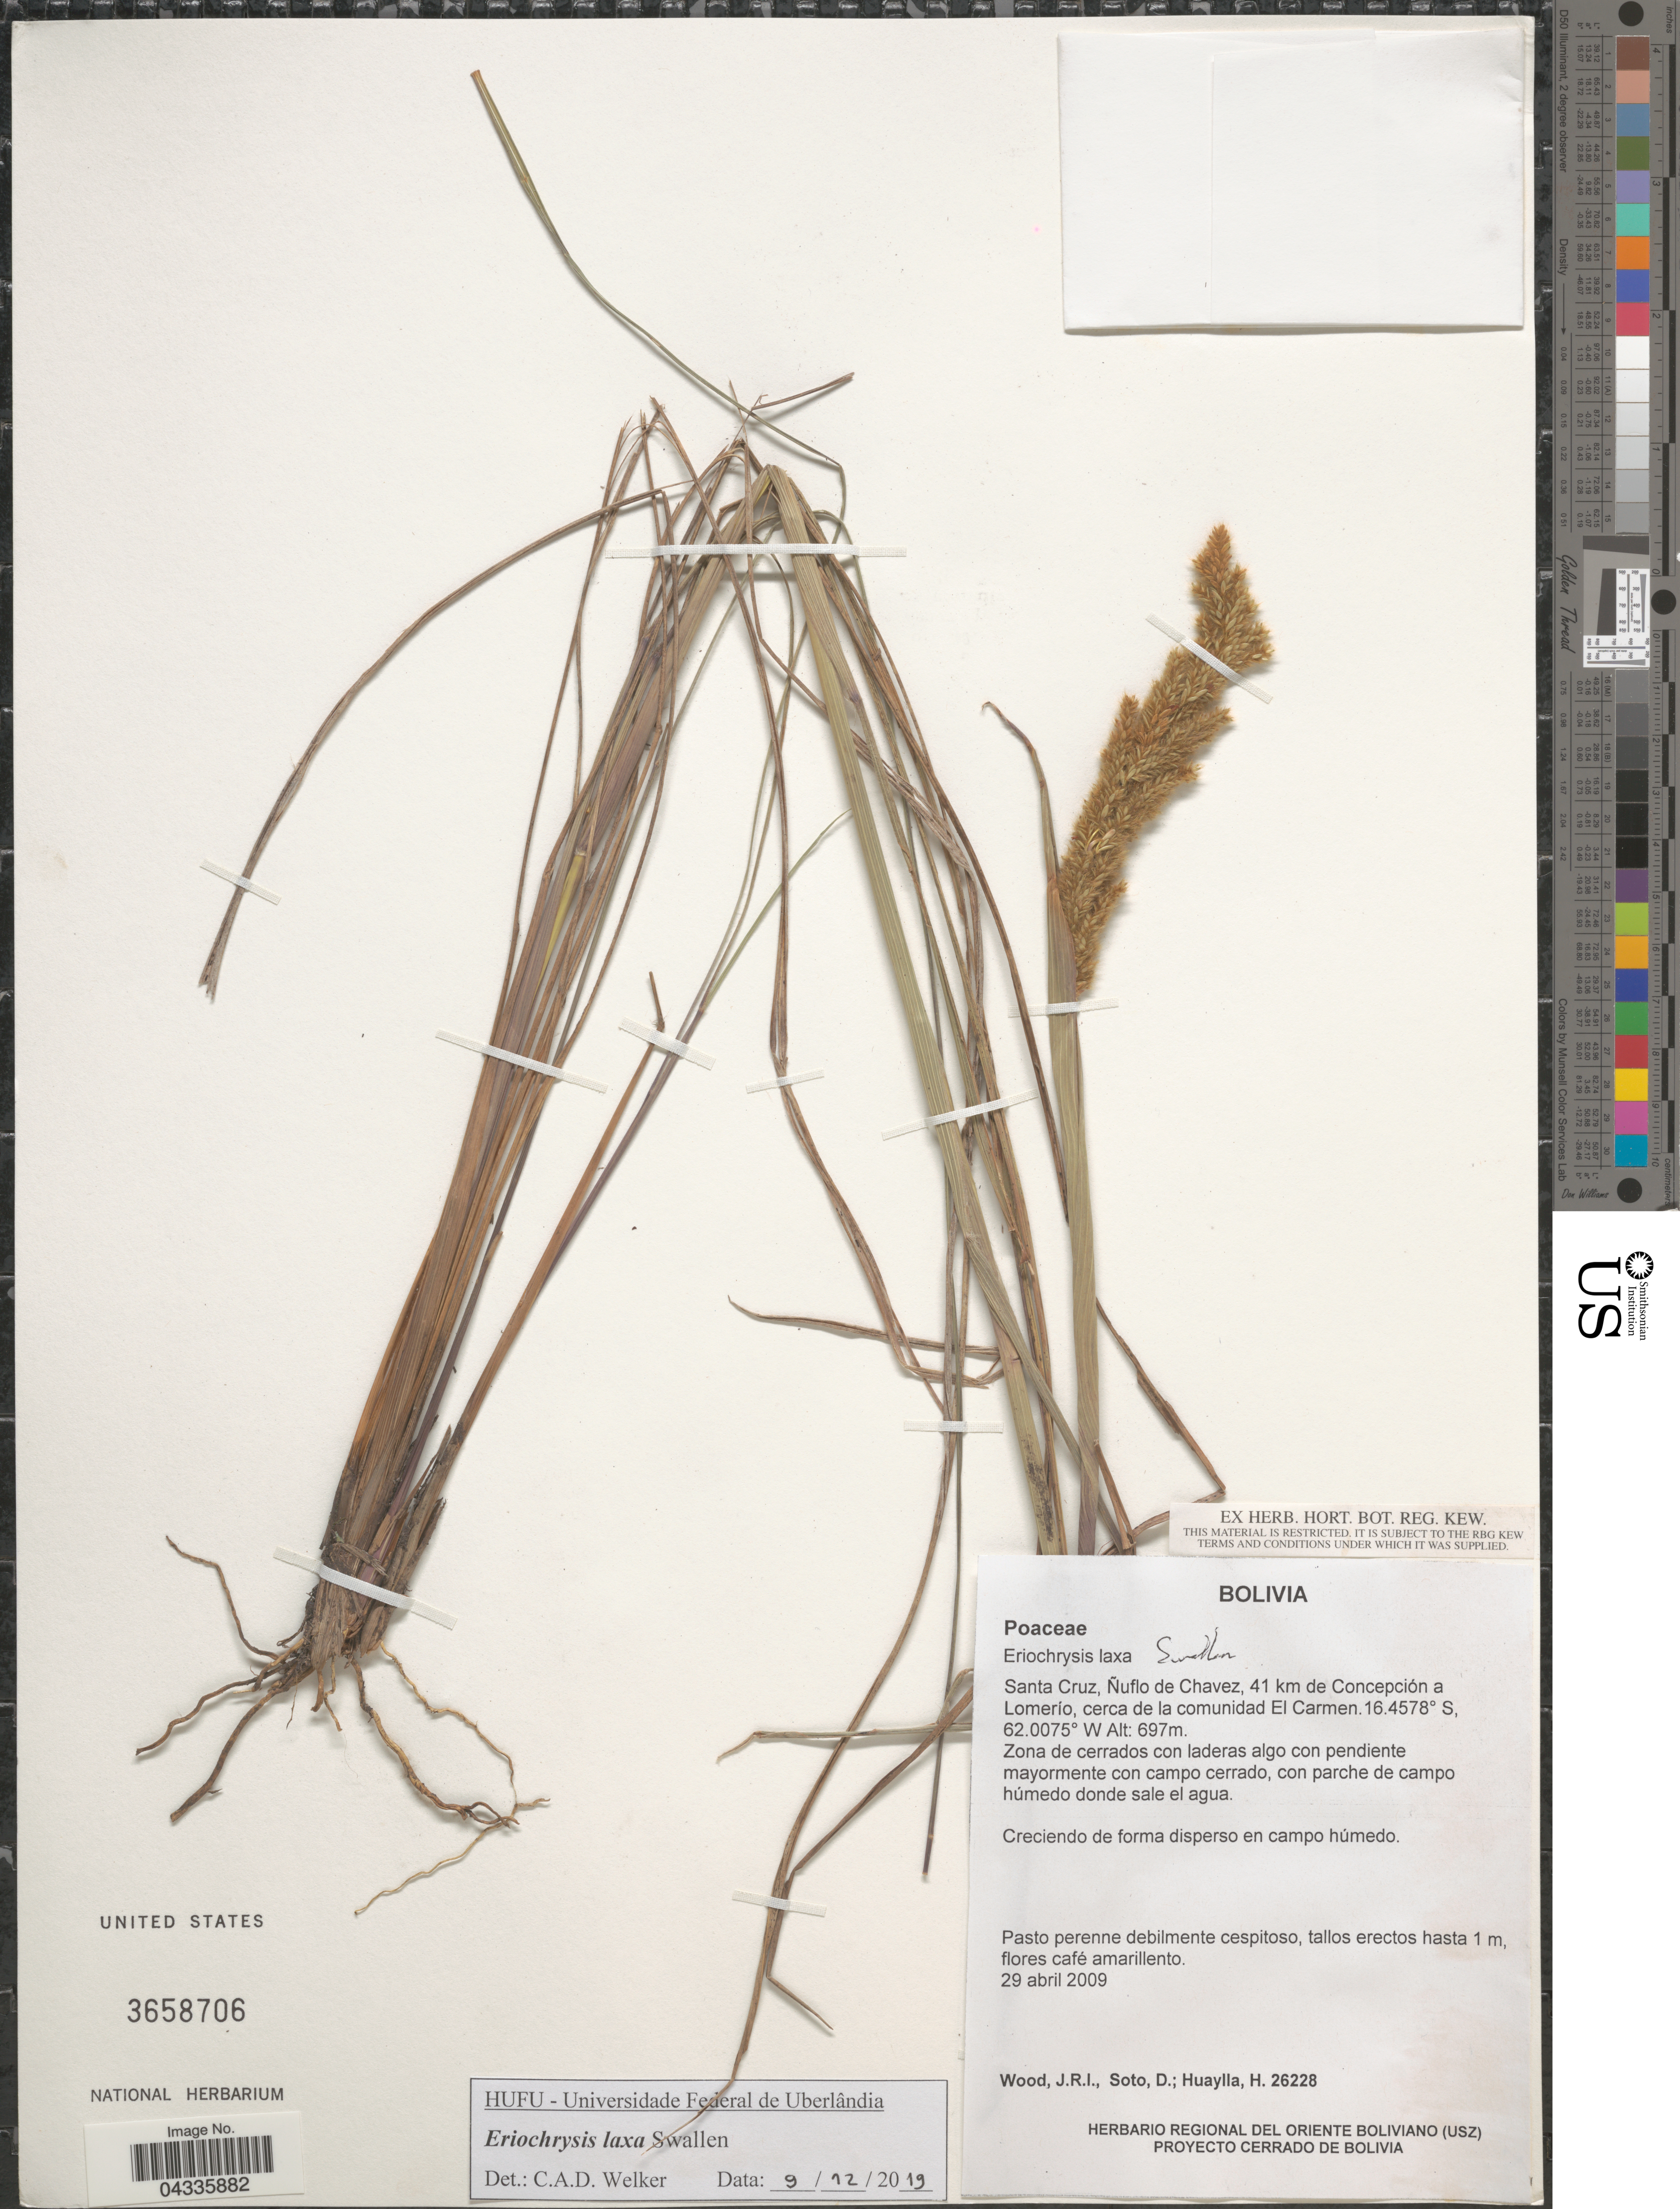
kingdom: Plantae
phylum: Tracheophyta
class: Liliopsida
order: Poales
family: Poaceae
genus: Eriochrysis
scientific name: Eriochrysis laxa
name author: Swallen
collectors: J. R. I. Wood, D. Soto & H. Huaylla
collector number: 26228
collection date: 2009-04-29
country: Bolivia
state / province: Santa Cruz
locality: Nuflo de Chavez, 41 km de Concepción a Lomerio, cerca de la comunidad El Carmen.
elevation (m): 697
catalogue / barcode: US 3658706